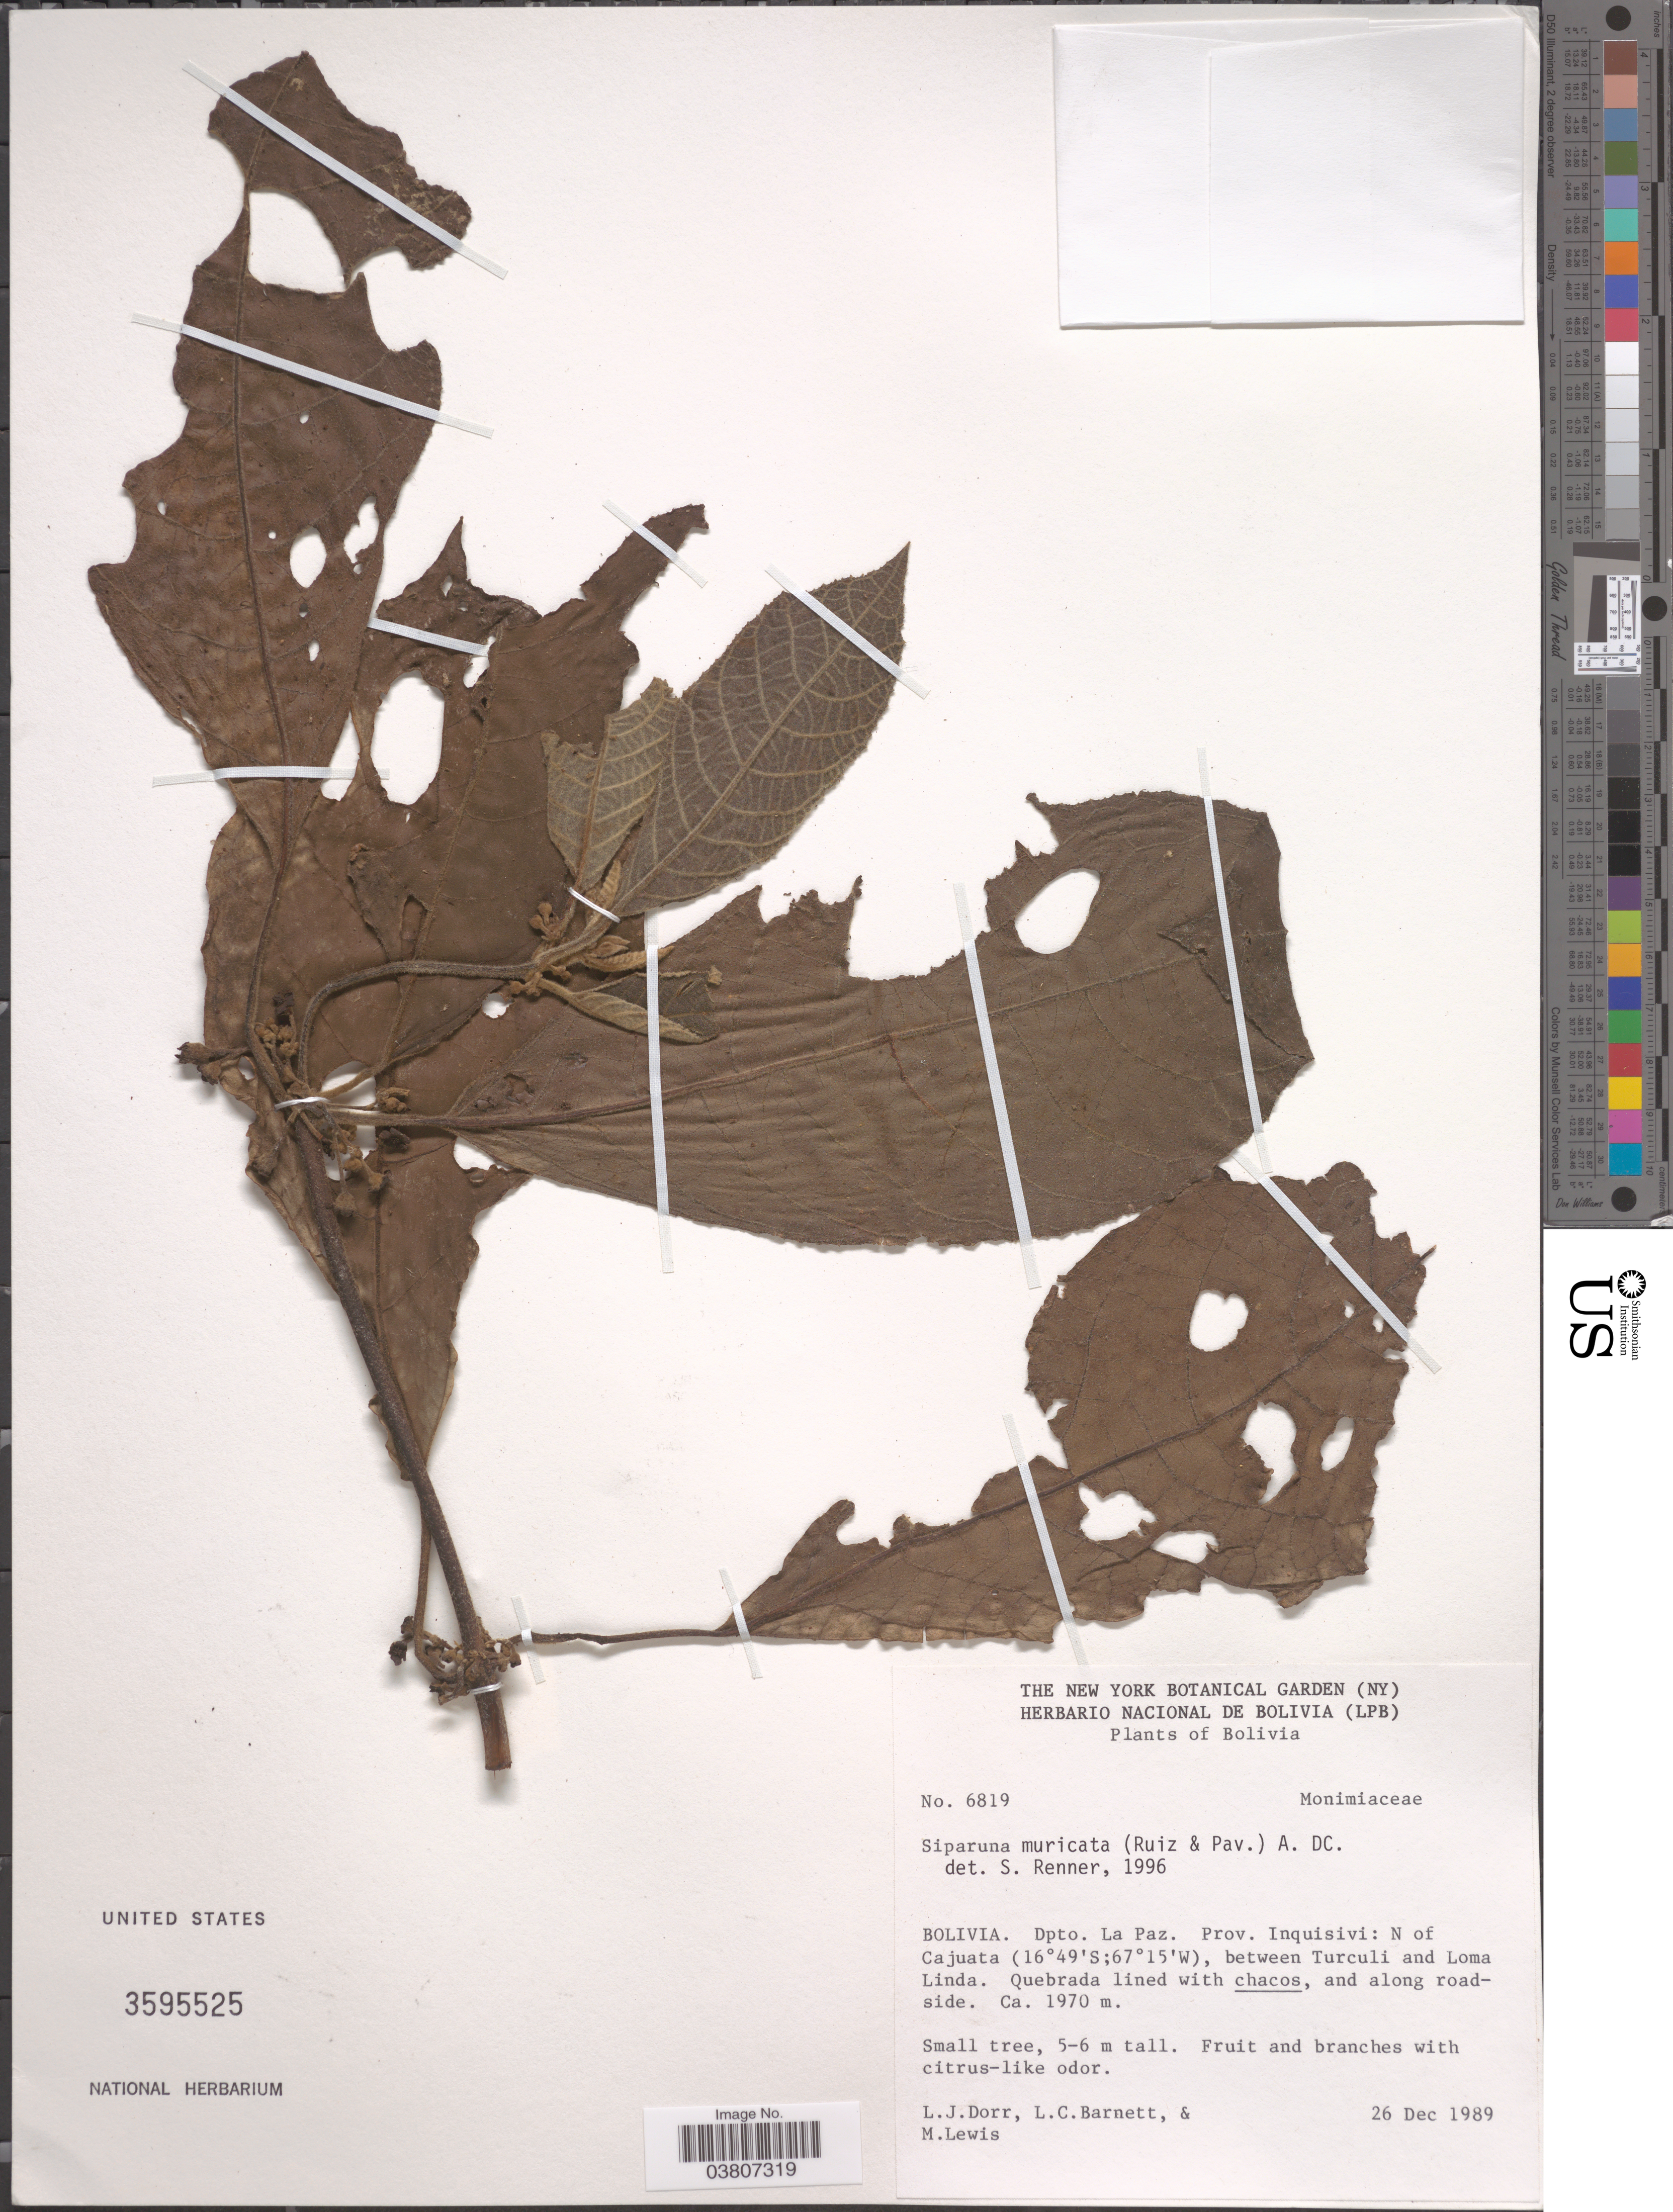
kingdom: Plantae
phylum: Tracheophyta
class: Magnoliopsida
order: Laurales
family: Siparunaceae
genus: Siparuna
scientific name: Siparuna muricata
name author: (Ruiz & Pav.) A. DC.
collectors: L. J. Dorr, L. C. Barnett & M. Lewis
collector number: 6819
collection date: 1989-12-26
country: Bolivia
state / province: La Paz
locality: Dpto. La Paz. Prov. Inquisivi: N of Cajuata, between Turculi and Loma Linda.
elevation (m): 1970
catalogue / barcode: US 3595525